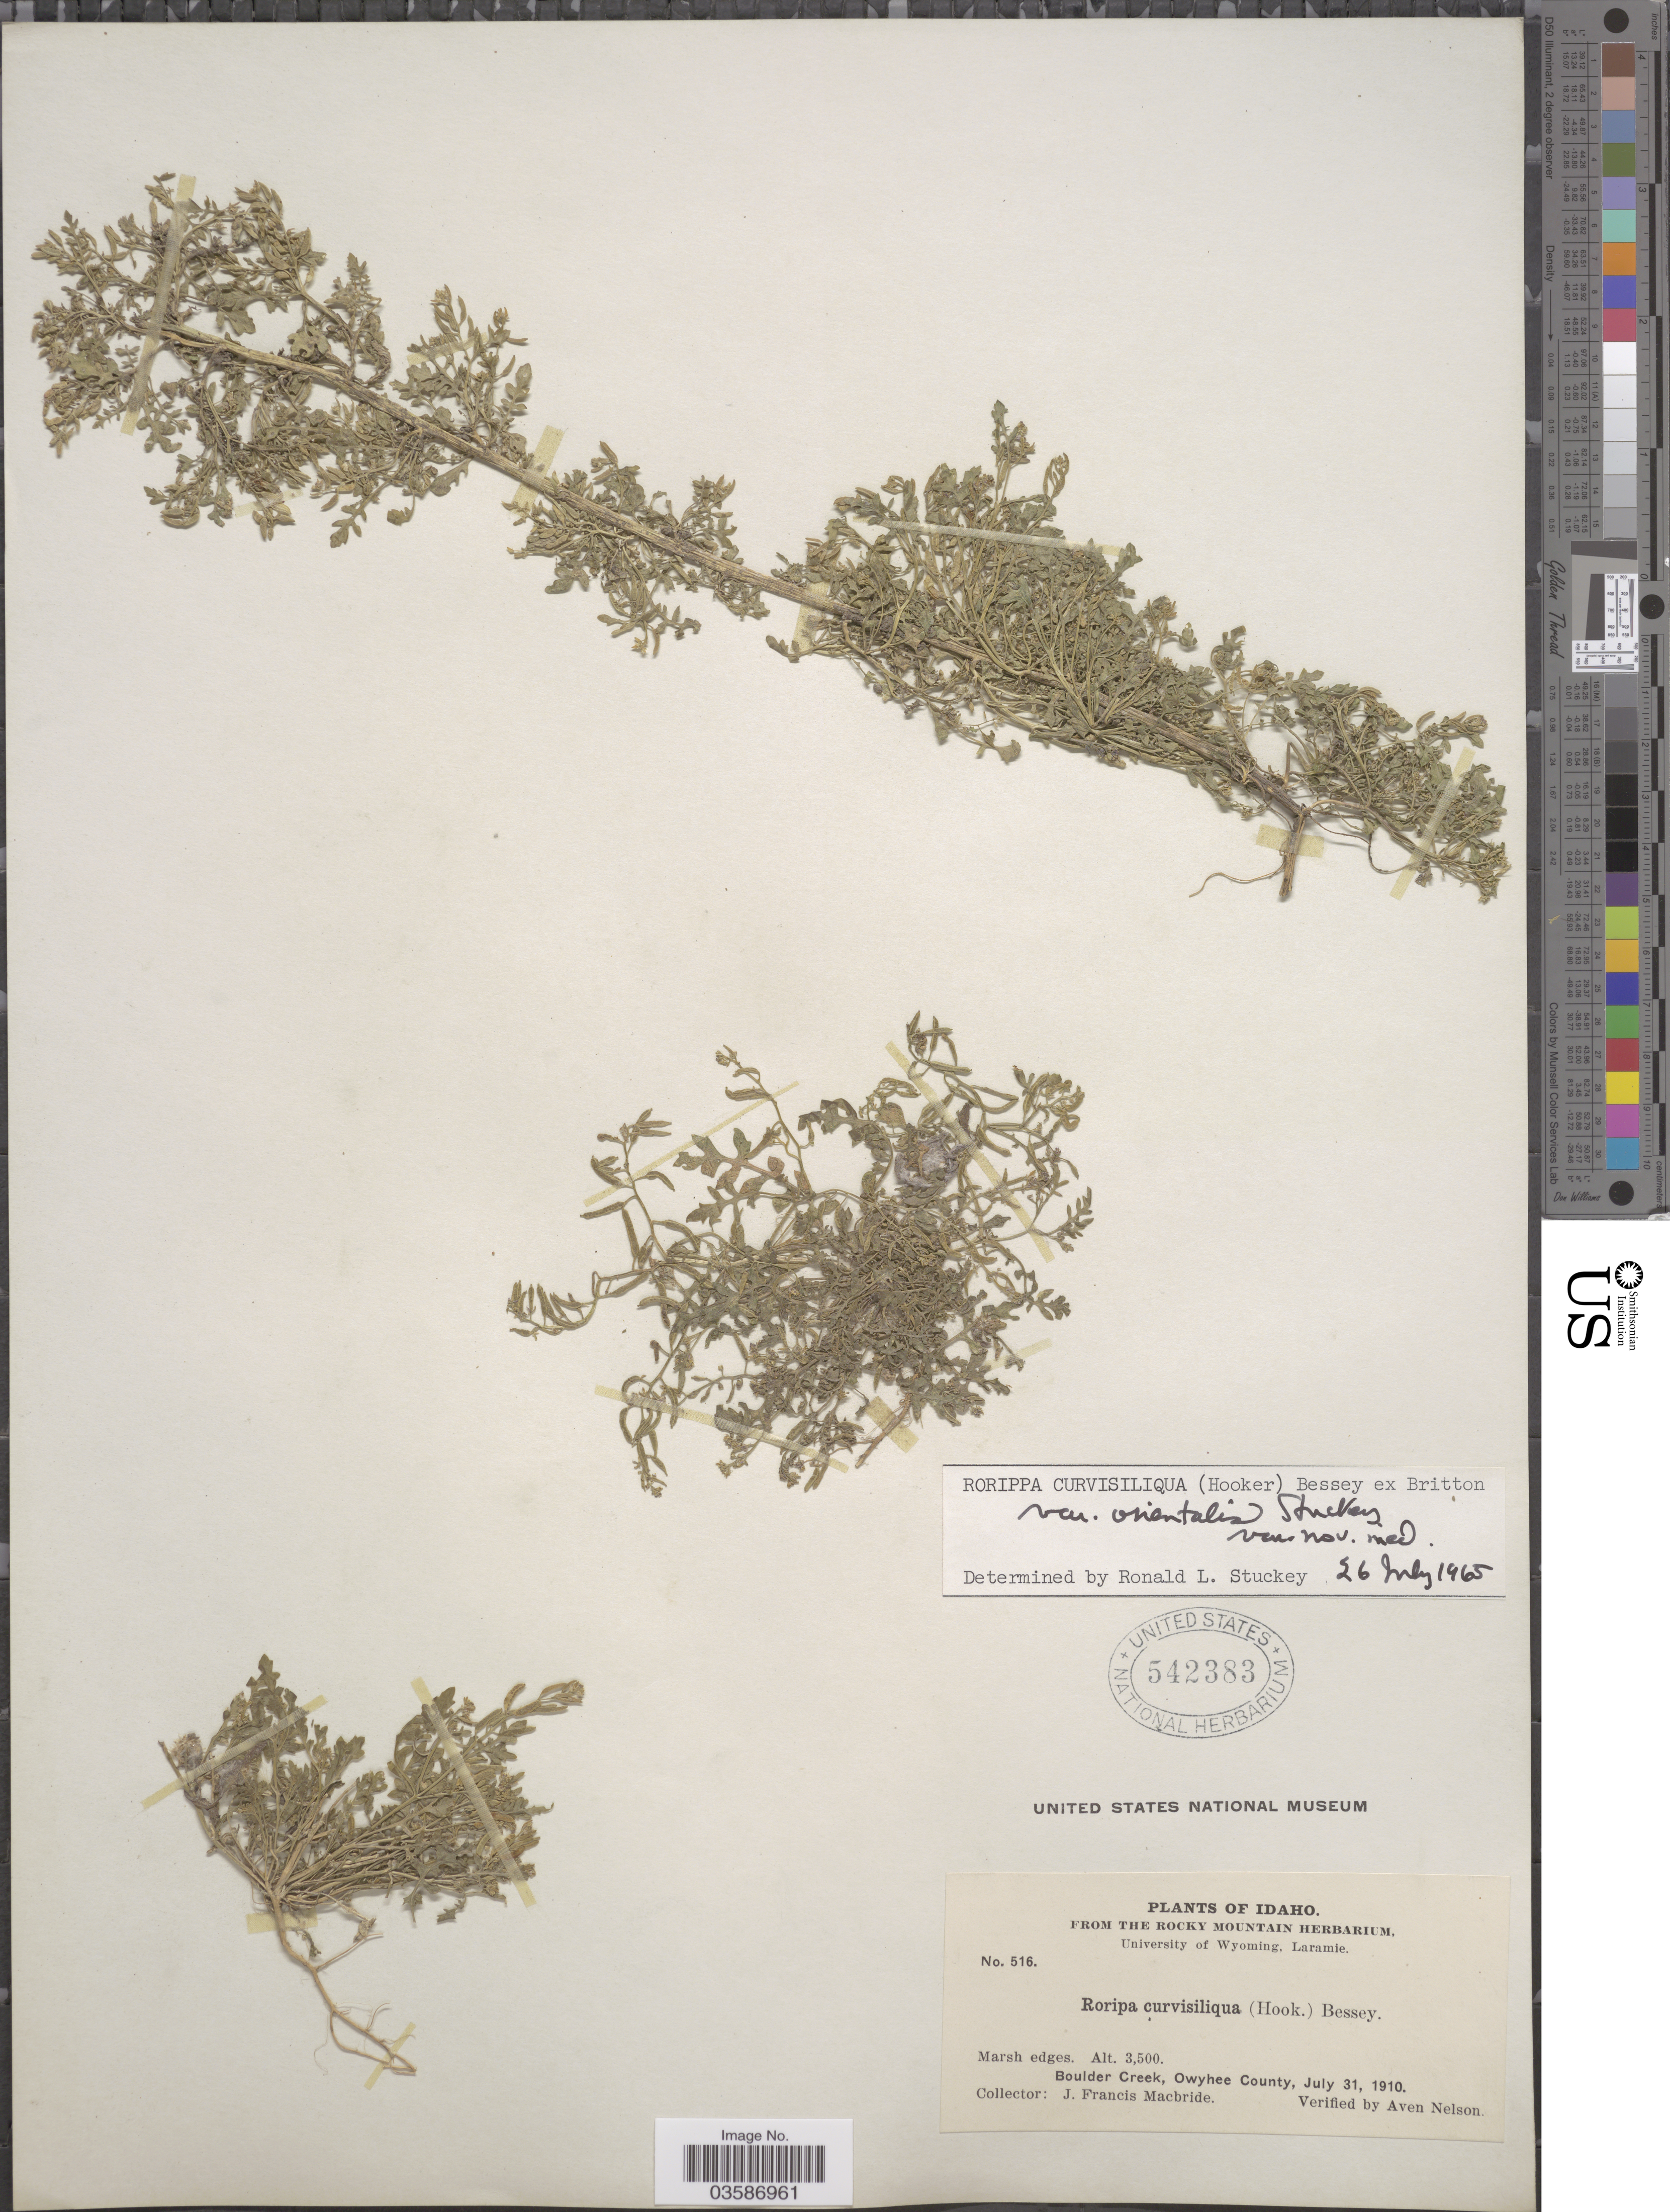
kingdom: Plantae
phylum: Tracheophyta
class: Magnoliopsida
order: Brassicales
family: Brassicaceae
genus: Rorippa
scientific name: Rorippa curvisiliqua var. orientalis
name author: Stuckey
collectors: J. F. Macbride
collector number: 516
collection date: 1910-07-31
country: United States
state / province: Idaho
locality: Boulder Creek, Owyhee County.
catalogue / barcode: US 542383